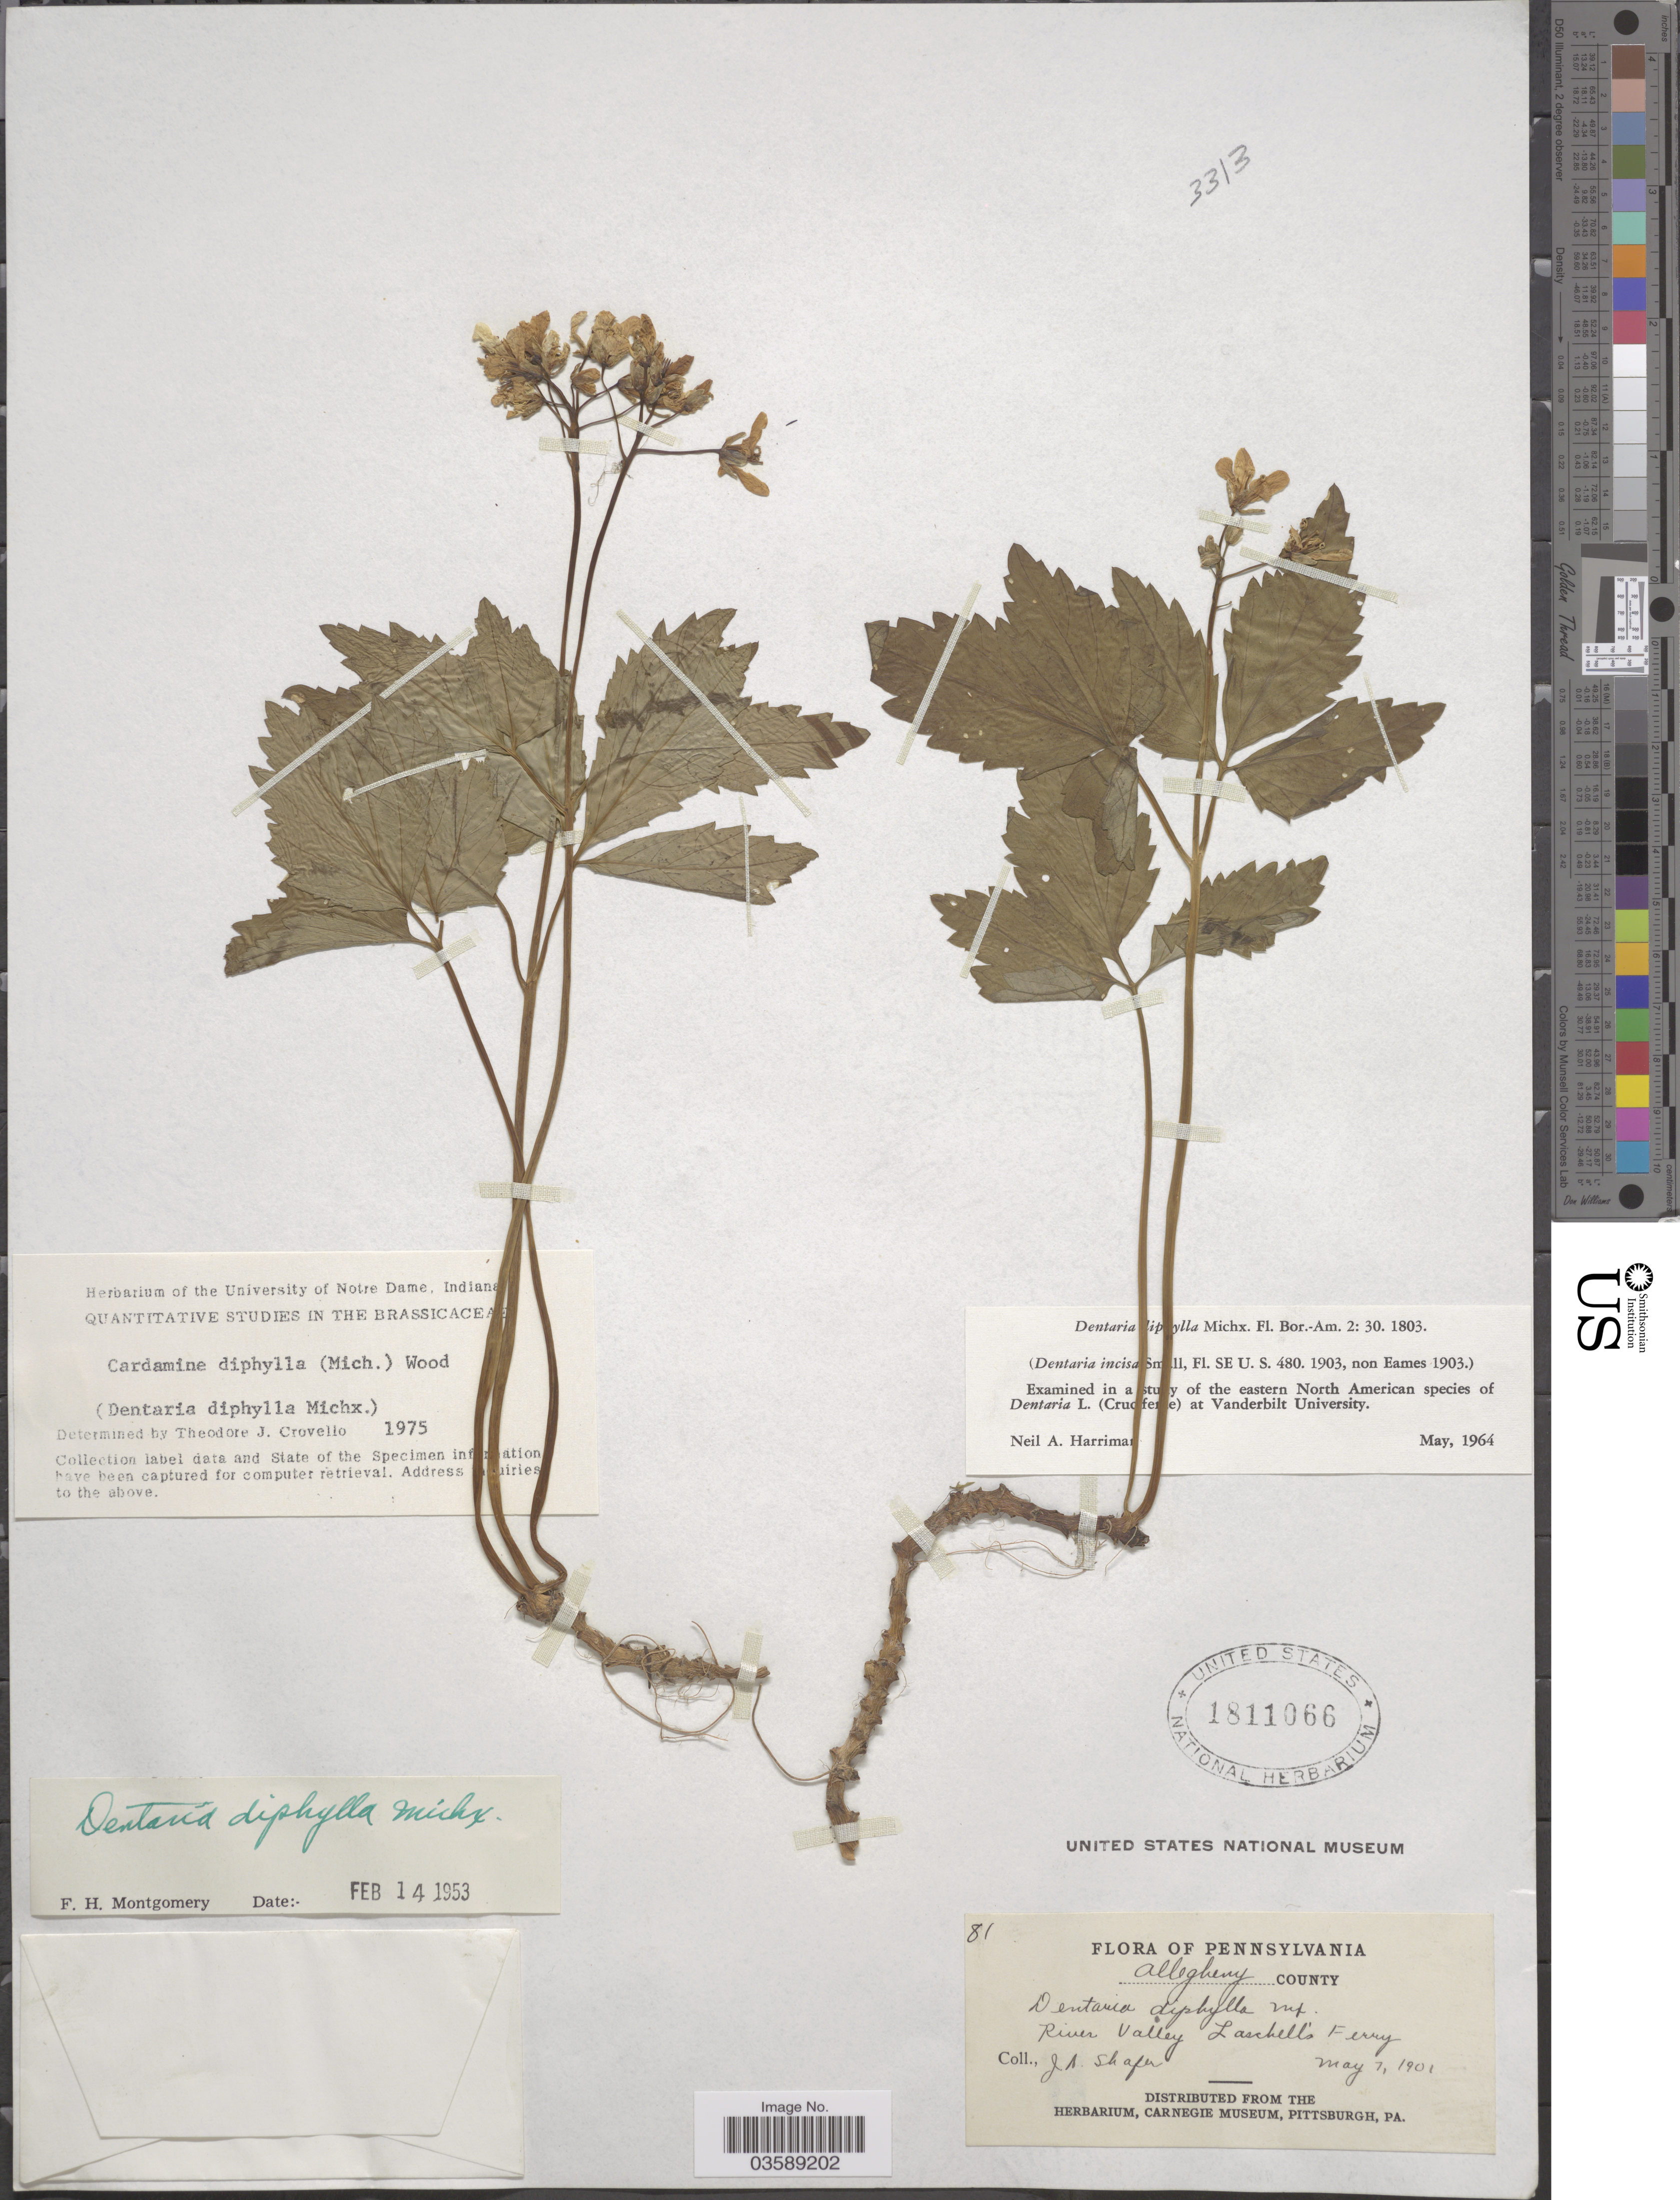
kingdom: Plantae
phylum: Tracheophyta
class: Magnoliopsida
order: Brassicales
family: Brassicaceae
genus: Cardamine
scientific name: Cardamine diphylla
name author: (Michx.) Alph. Wood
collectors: J. A. Shafer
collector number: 81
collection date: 1901-05-07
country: United States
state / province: Pennsylvania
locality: Allegheny County. River Valley Laschell's Ferry.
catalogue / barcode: US 1811066